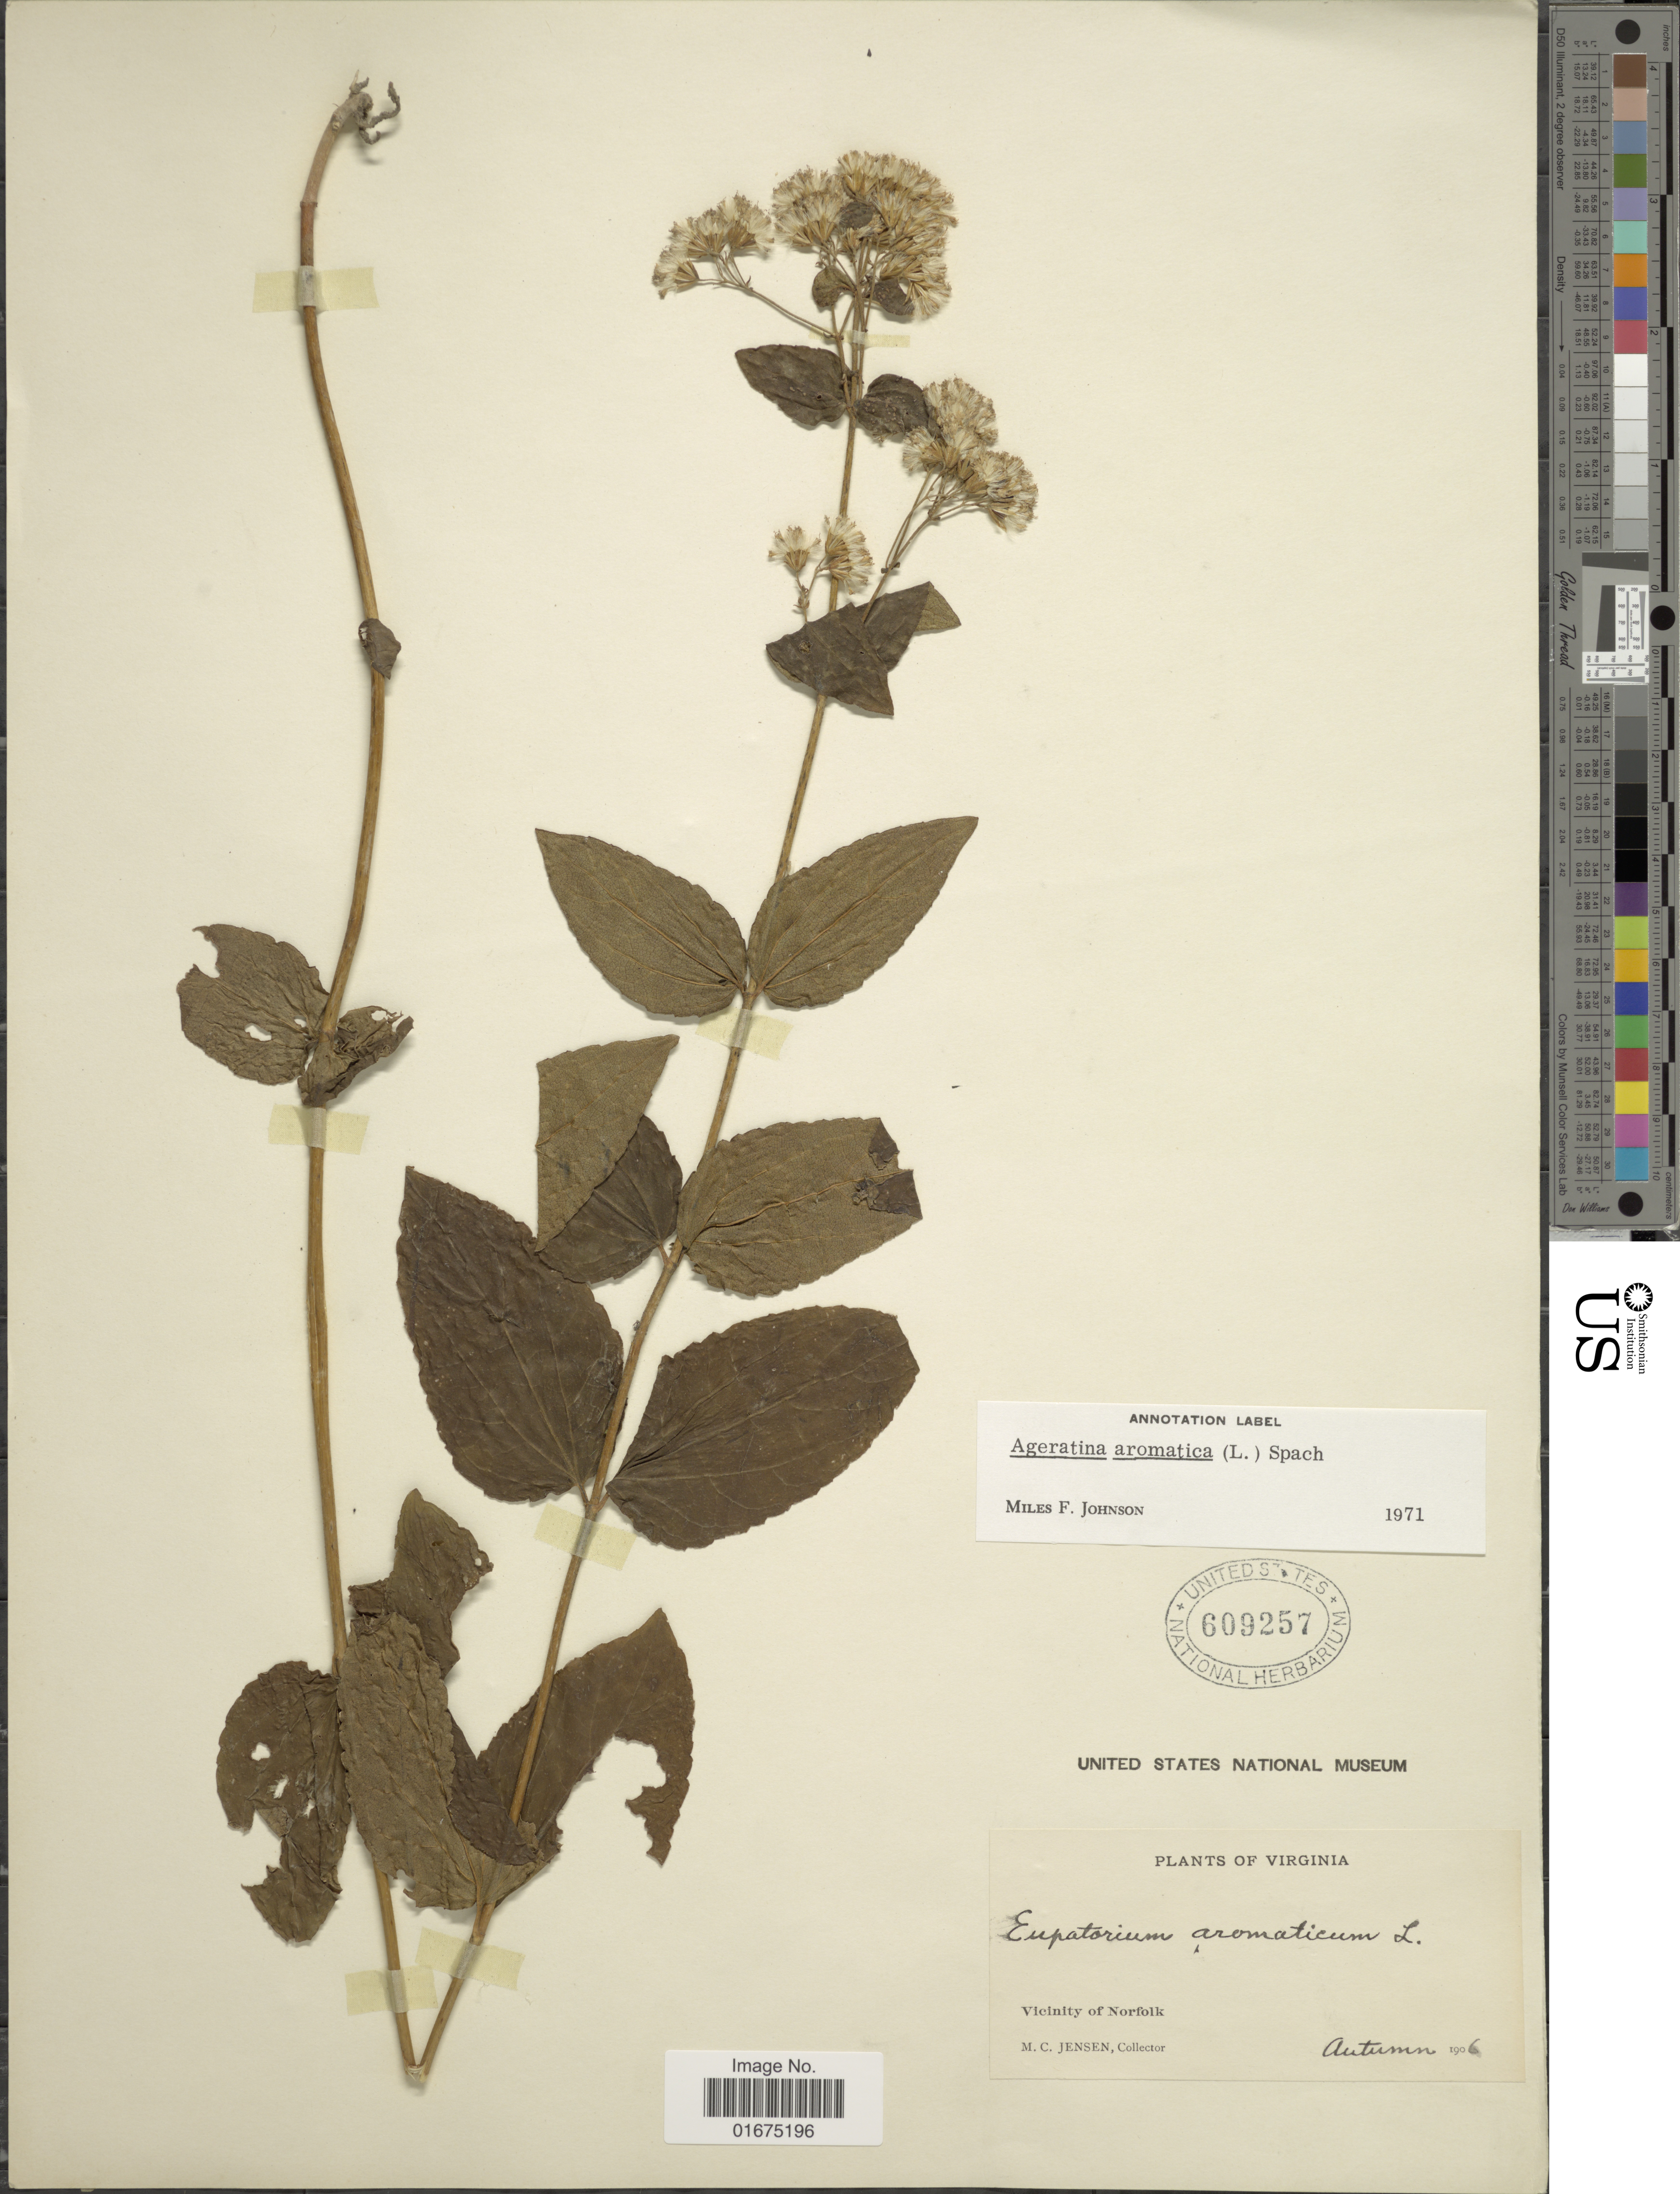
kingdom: Plantae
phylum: Tracheophyta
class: Magnoliopsida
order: Asterales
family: Asteraceae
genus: Ageratina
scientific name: Ageratina aromatica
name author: (L.) Spach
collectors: M. C. Jensen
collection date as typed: Autumn 1906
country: United States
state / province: Virginia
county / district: City of Norfolk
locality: Vicinity of Norfolk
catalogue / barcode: US 609257